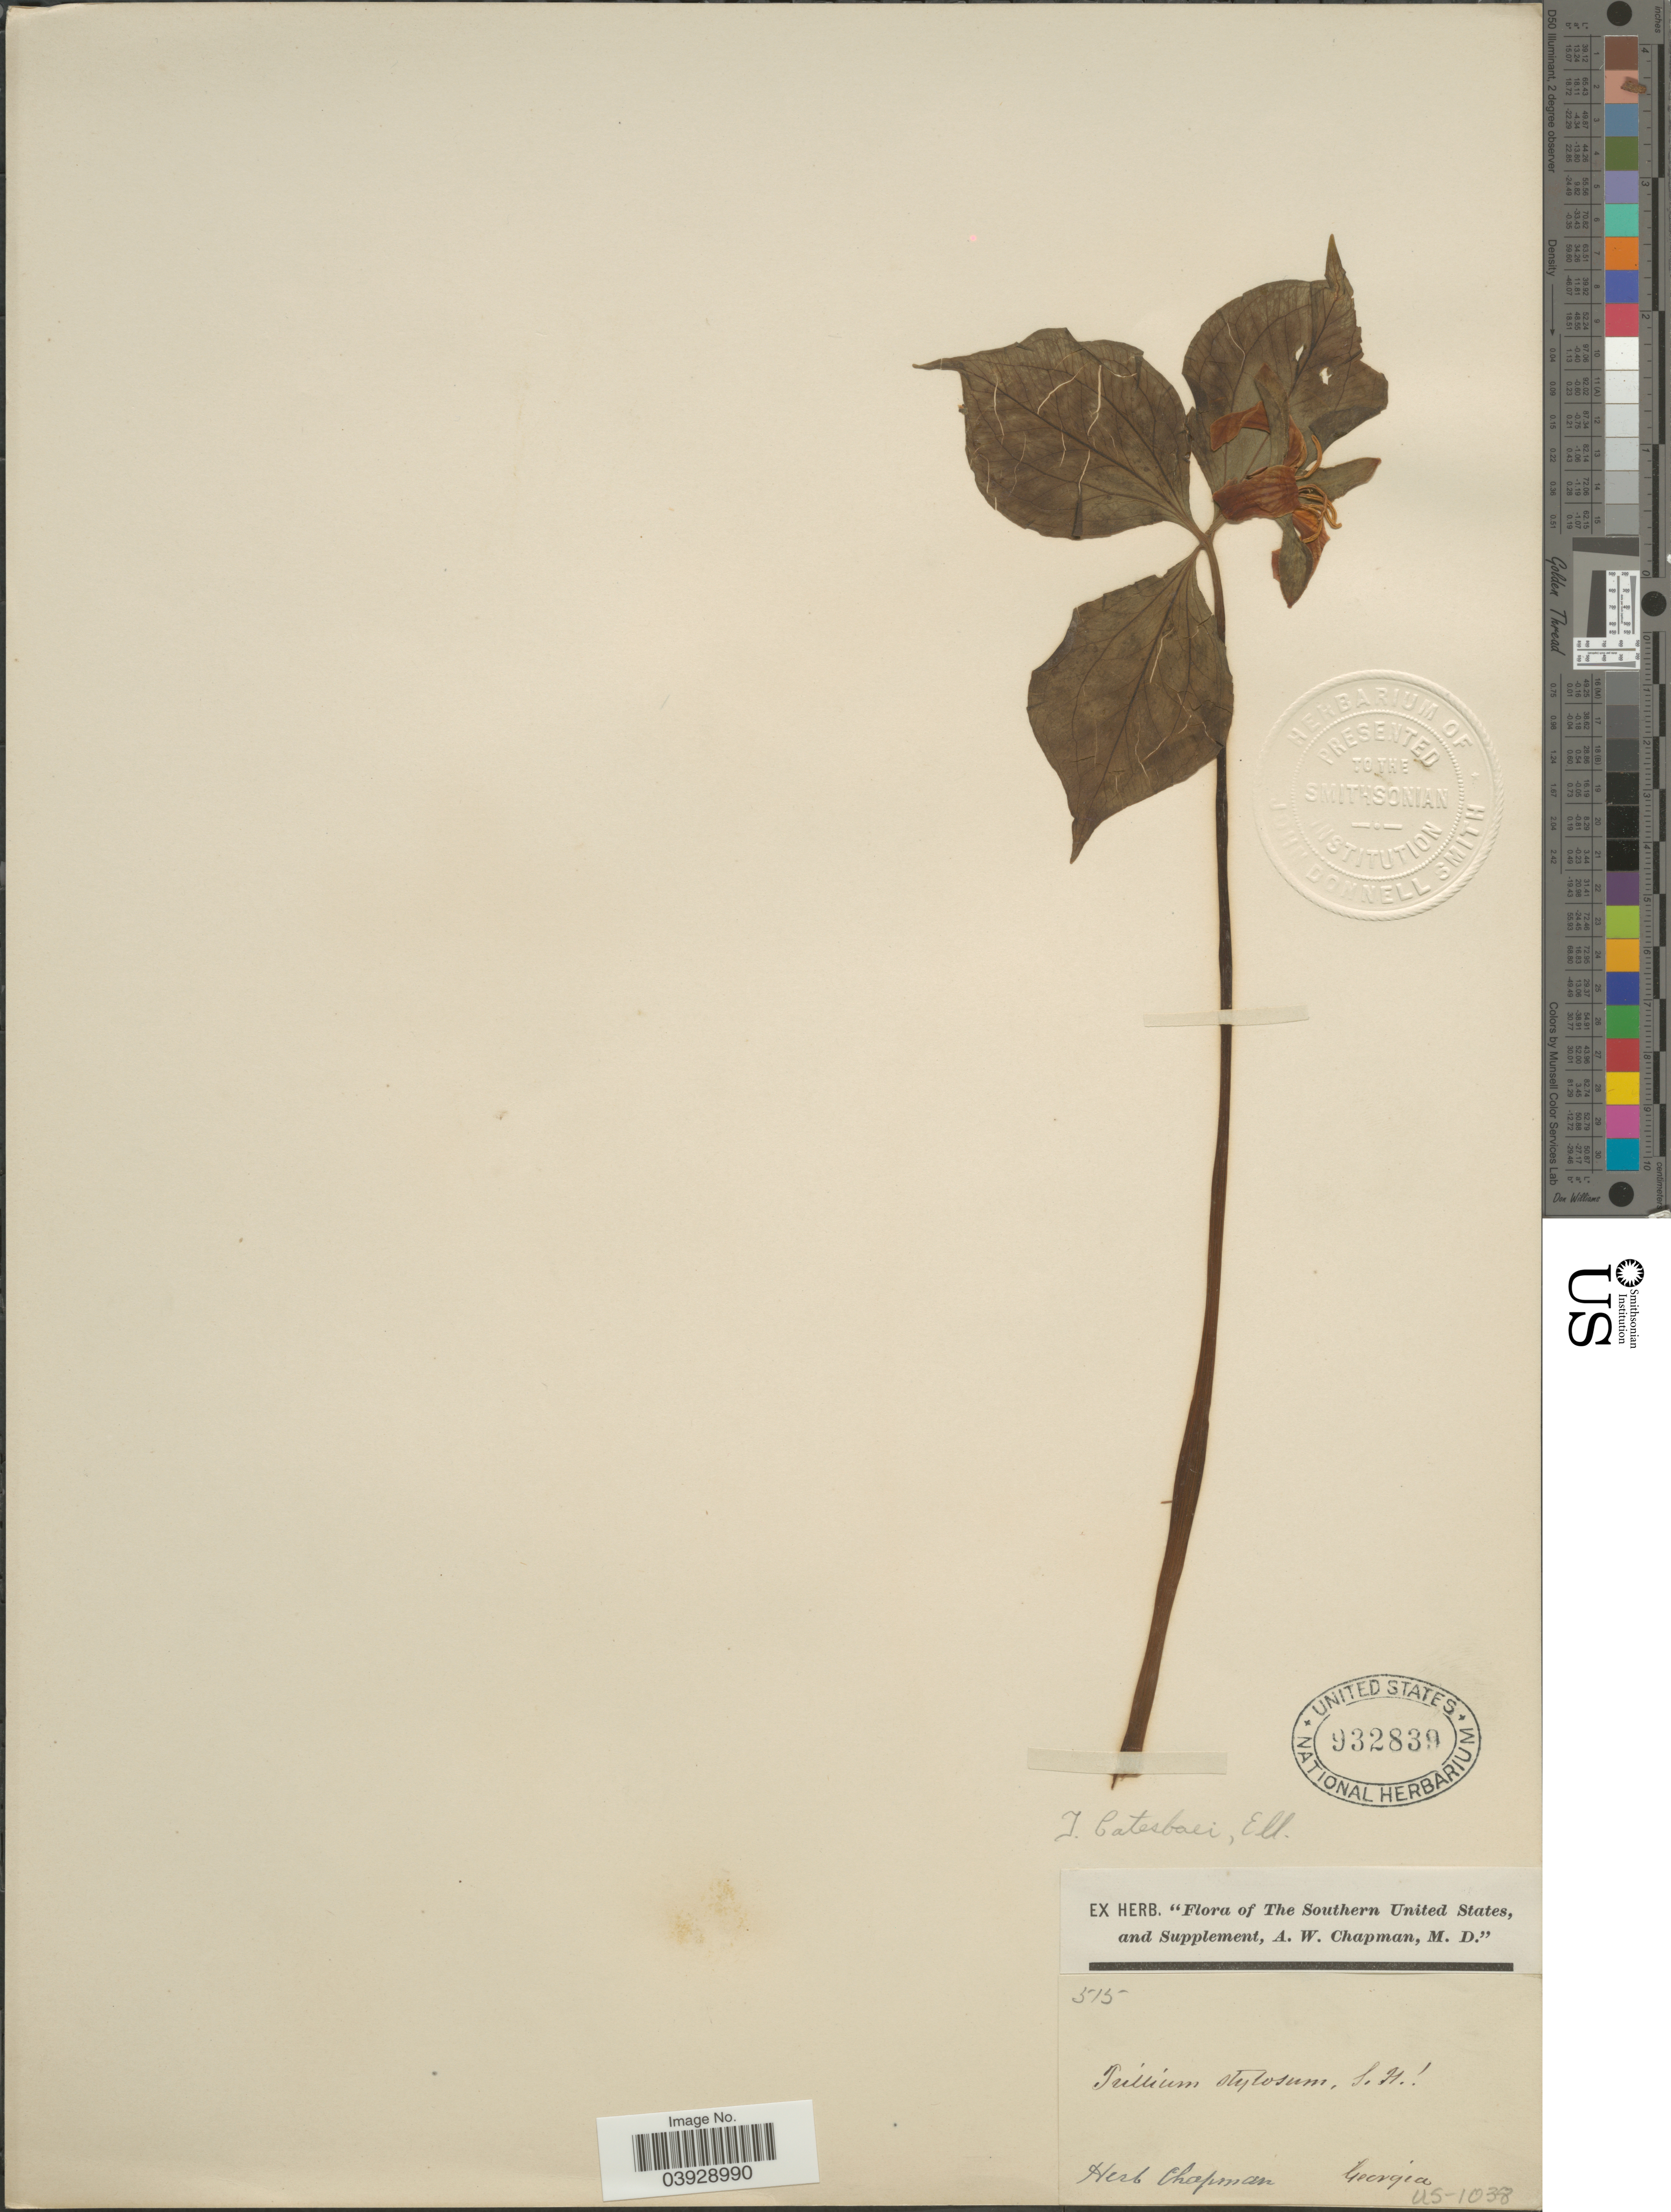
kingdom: Plantae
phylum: Tracheophyta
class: Liliopsida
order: Liliales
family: Melanthiaceae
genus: Trillium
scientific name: Trillium catesbaei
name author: Elliott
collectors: ex herb. A.W. Chapman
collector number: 515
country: United States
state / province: Georgia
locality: The Southern United States.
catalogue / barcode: US 932839